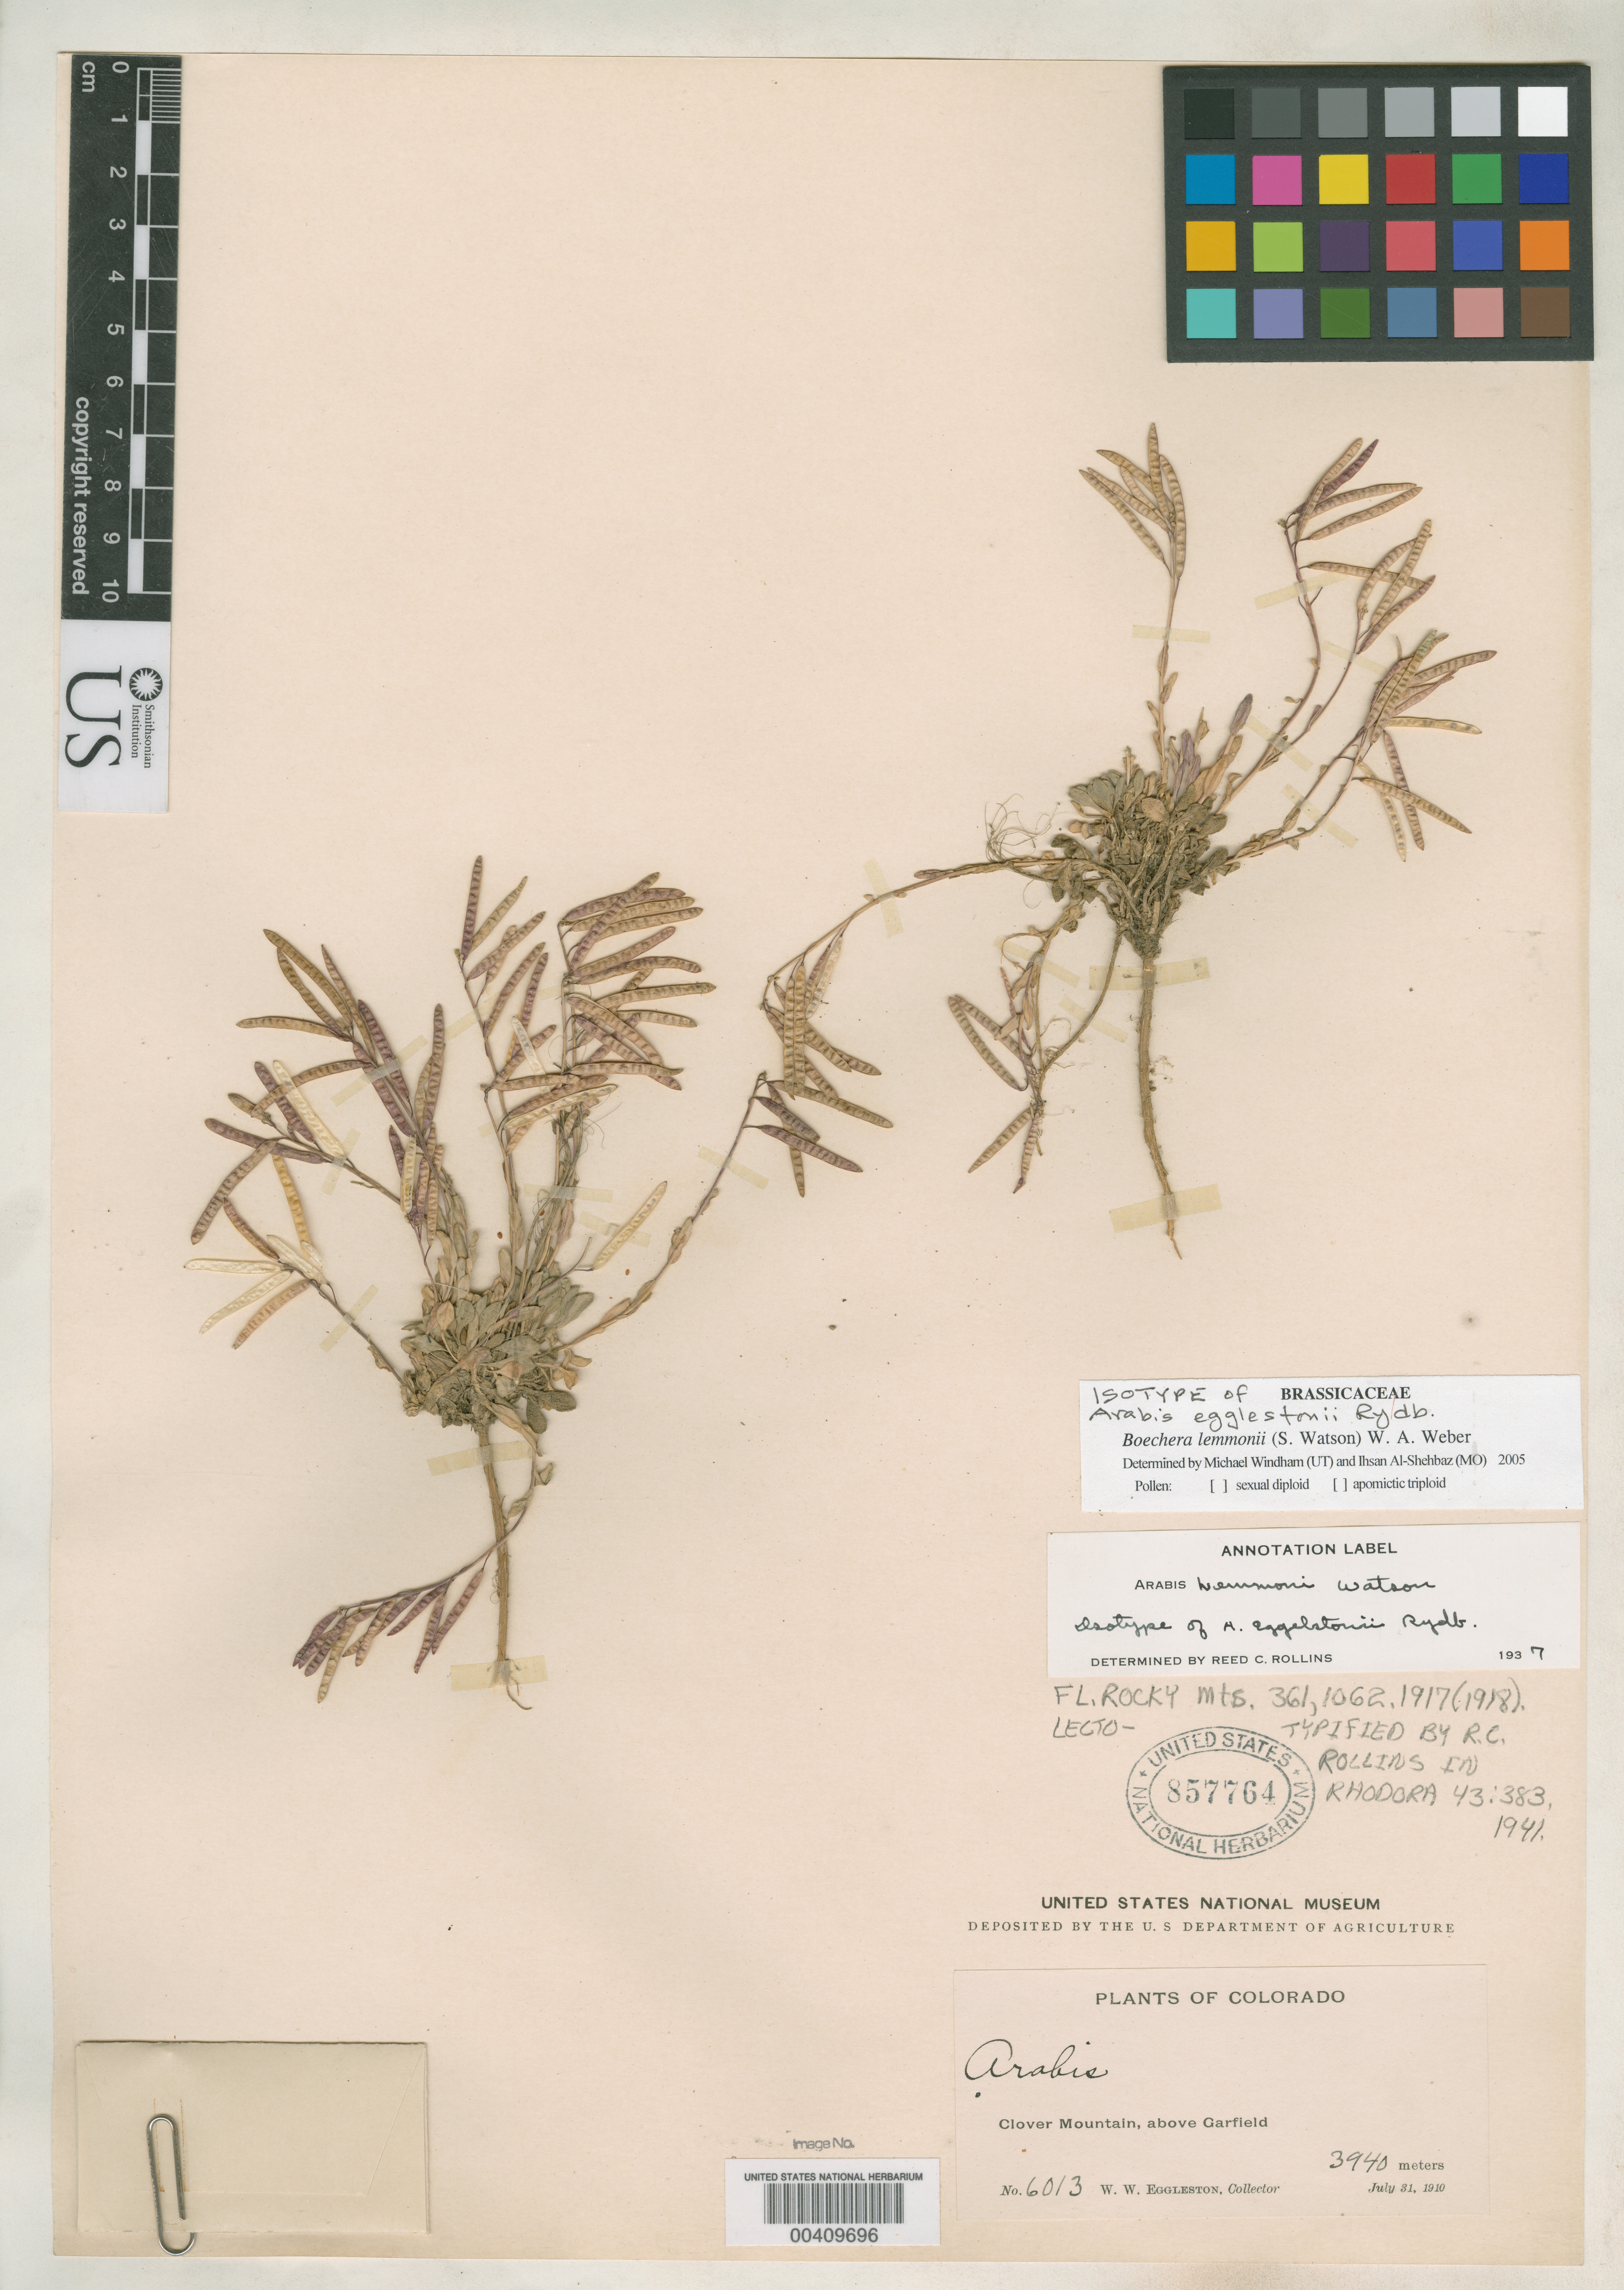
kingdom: Plantae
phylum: Tracheophyta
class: Magnoliopsida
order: Brassicales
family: Brassicaceae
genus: Arabis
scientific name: Arabis egglestonii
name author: Rydb.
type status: Isolectotype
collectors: W. W. Eggleston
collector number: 6013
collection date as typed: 31 Jul 1910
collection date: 1910-07-31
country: United States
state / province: Colorado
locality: Clover Mountain, above Garfield.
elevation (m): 3940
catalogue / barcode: US 857764